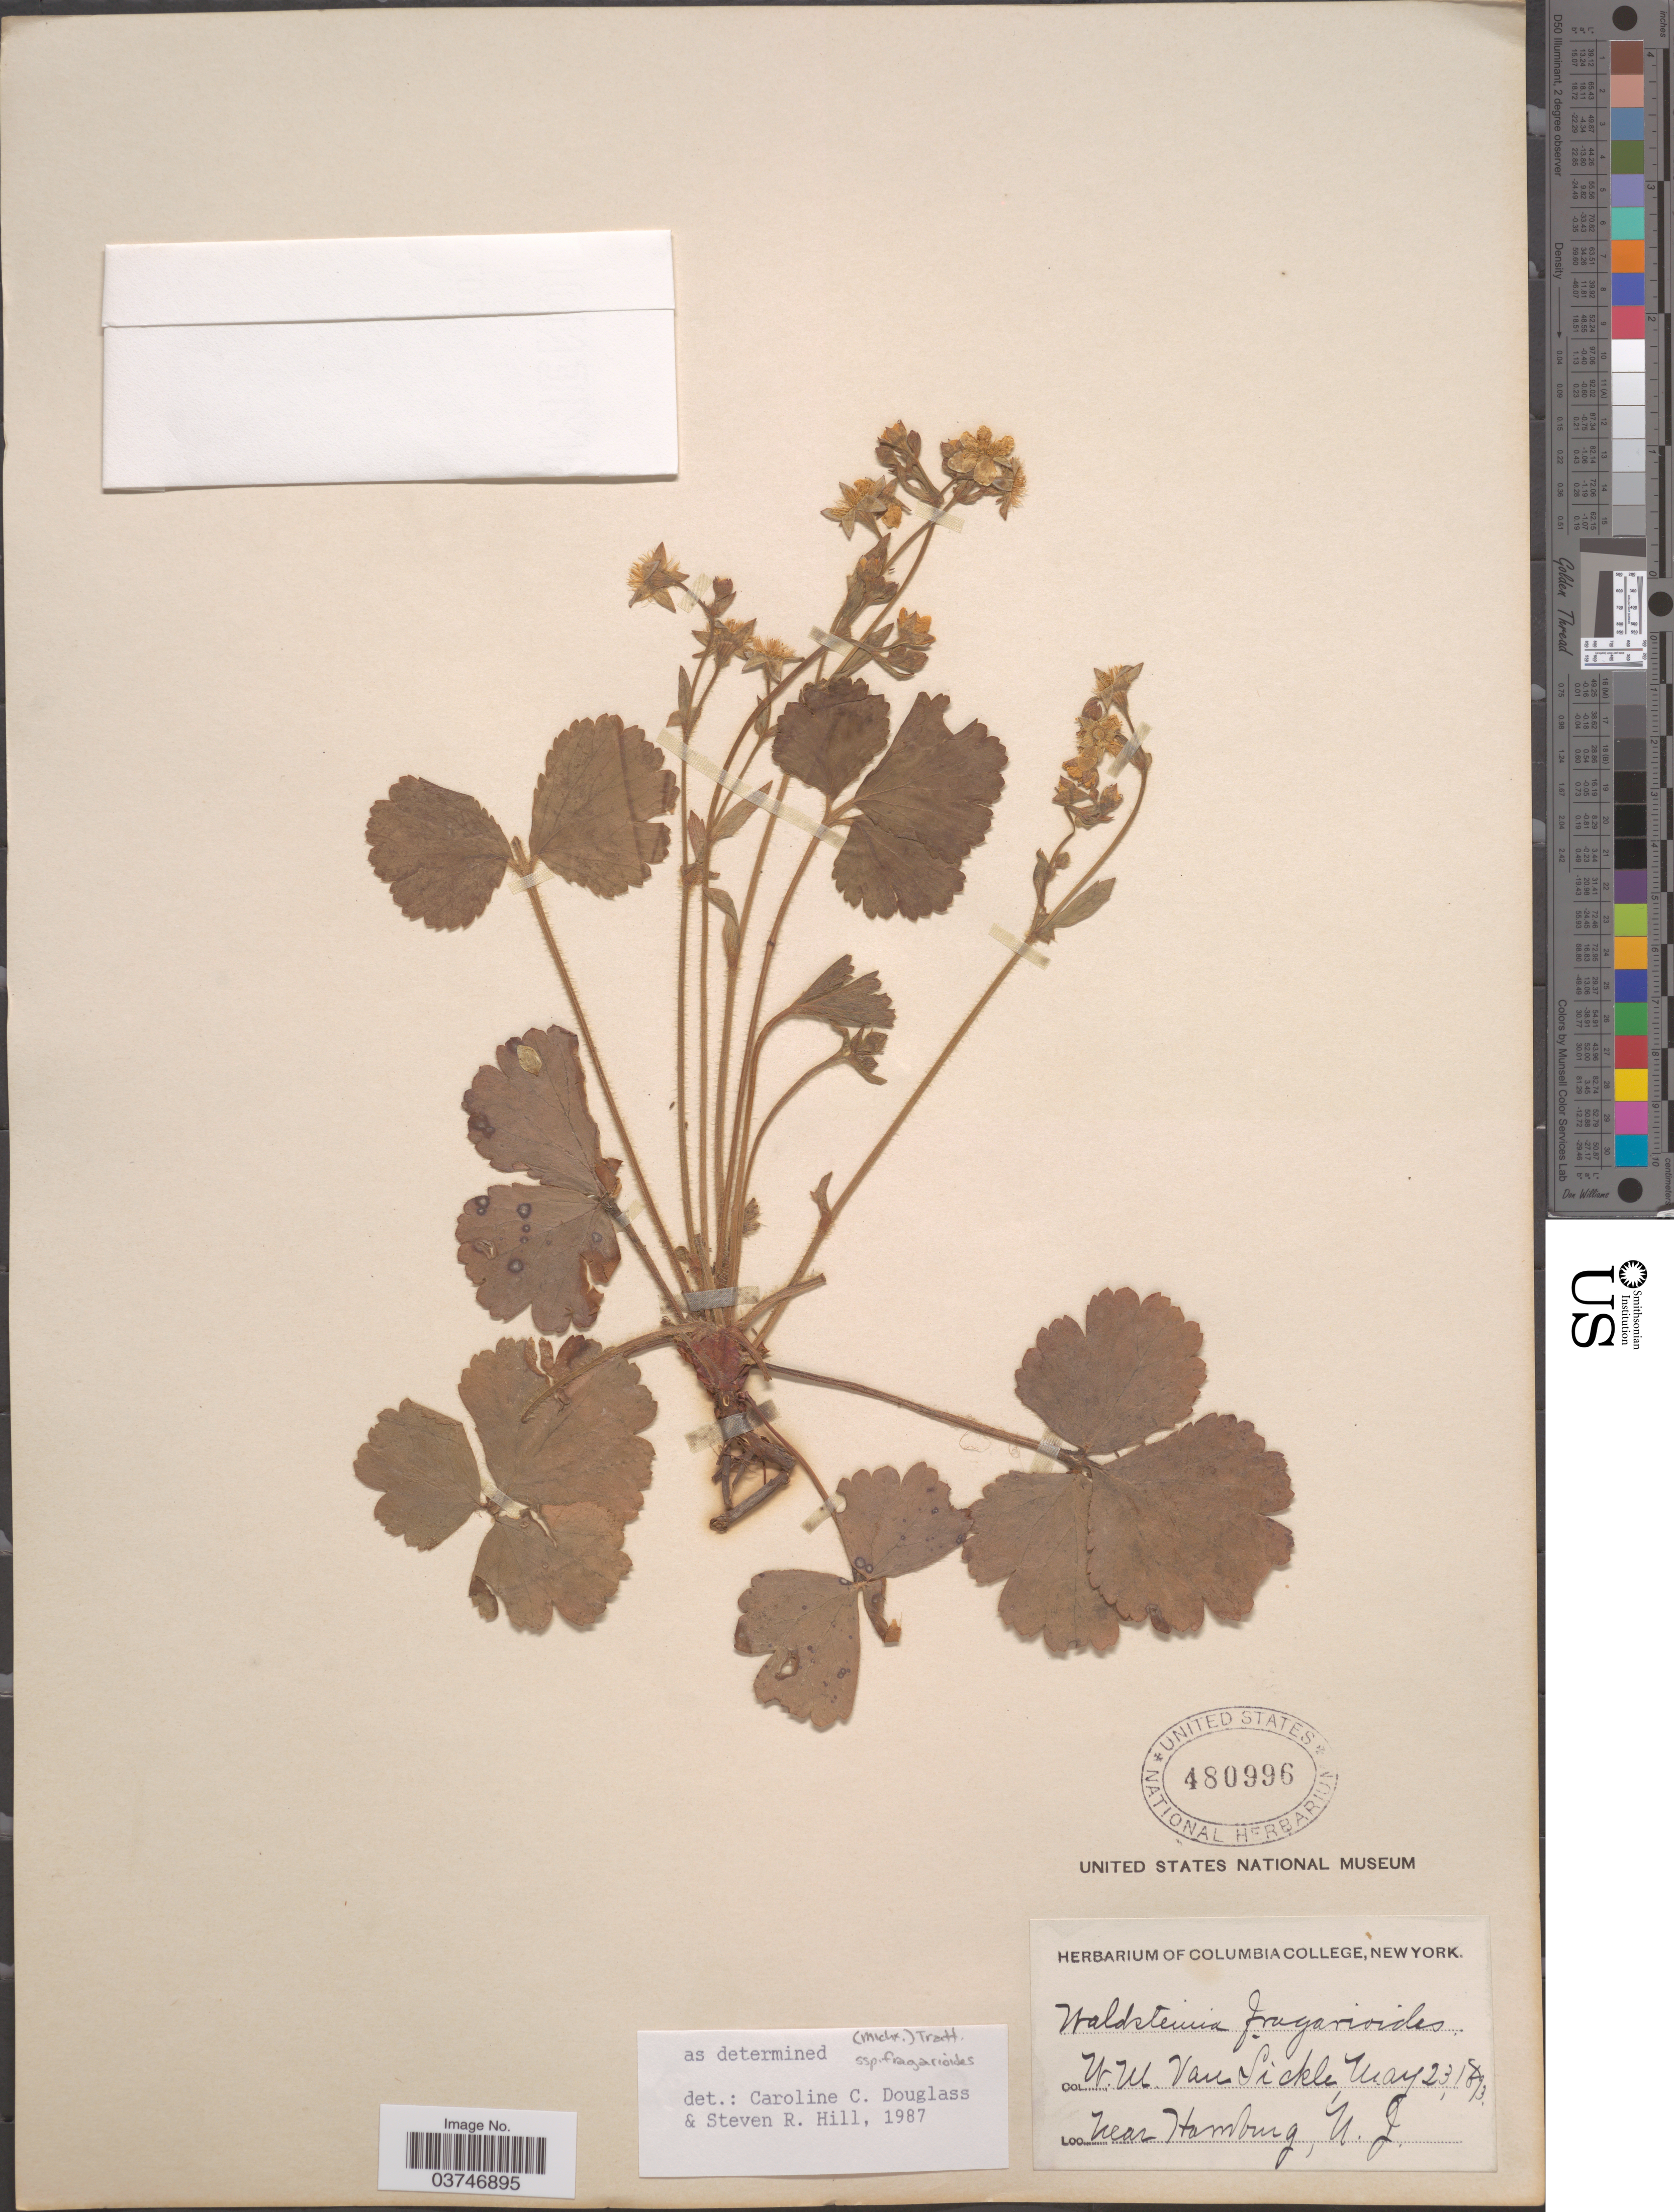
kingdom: Plantae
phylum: Tracheophyta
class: Magnoliopsida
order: Rosales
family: Rosaceae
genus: Waldsteinia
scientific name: Waldsteinia fragarioides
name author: (Michx.) Tratt.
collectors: W. M. Van Sickle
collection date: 1893-05-23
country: United States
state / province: New Jersey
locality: Near Hamburg.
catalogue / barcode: US 480996